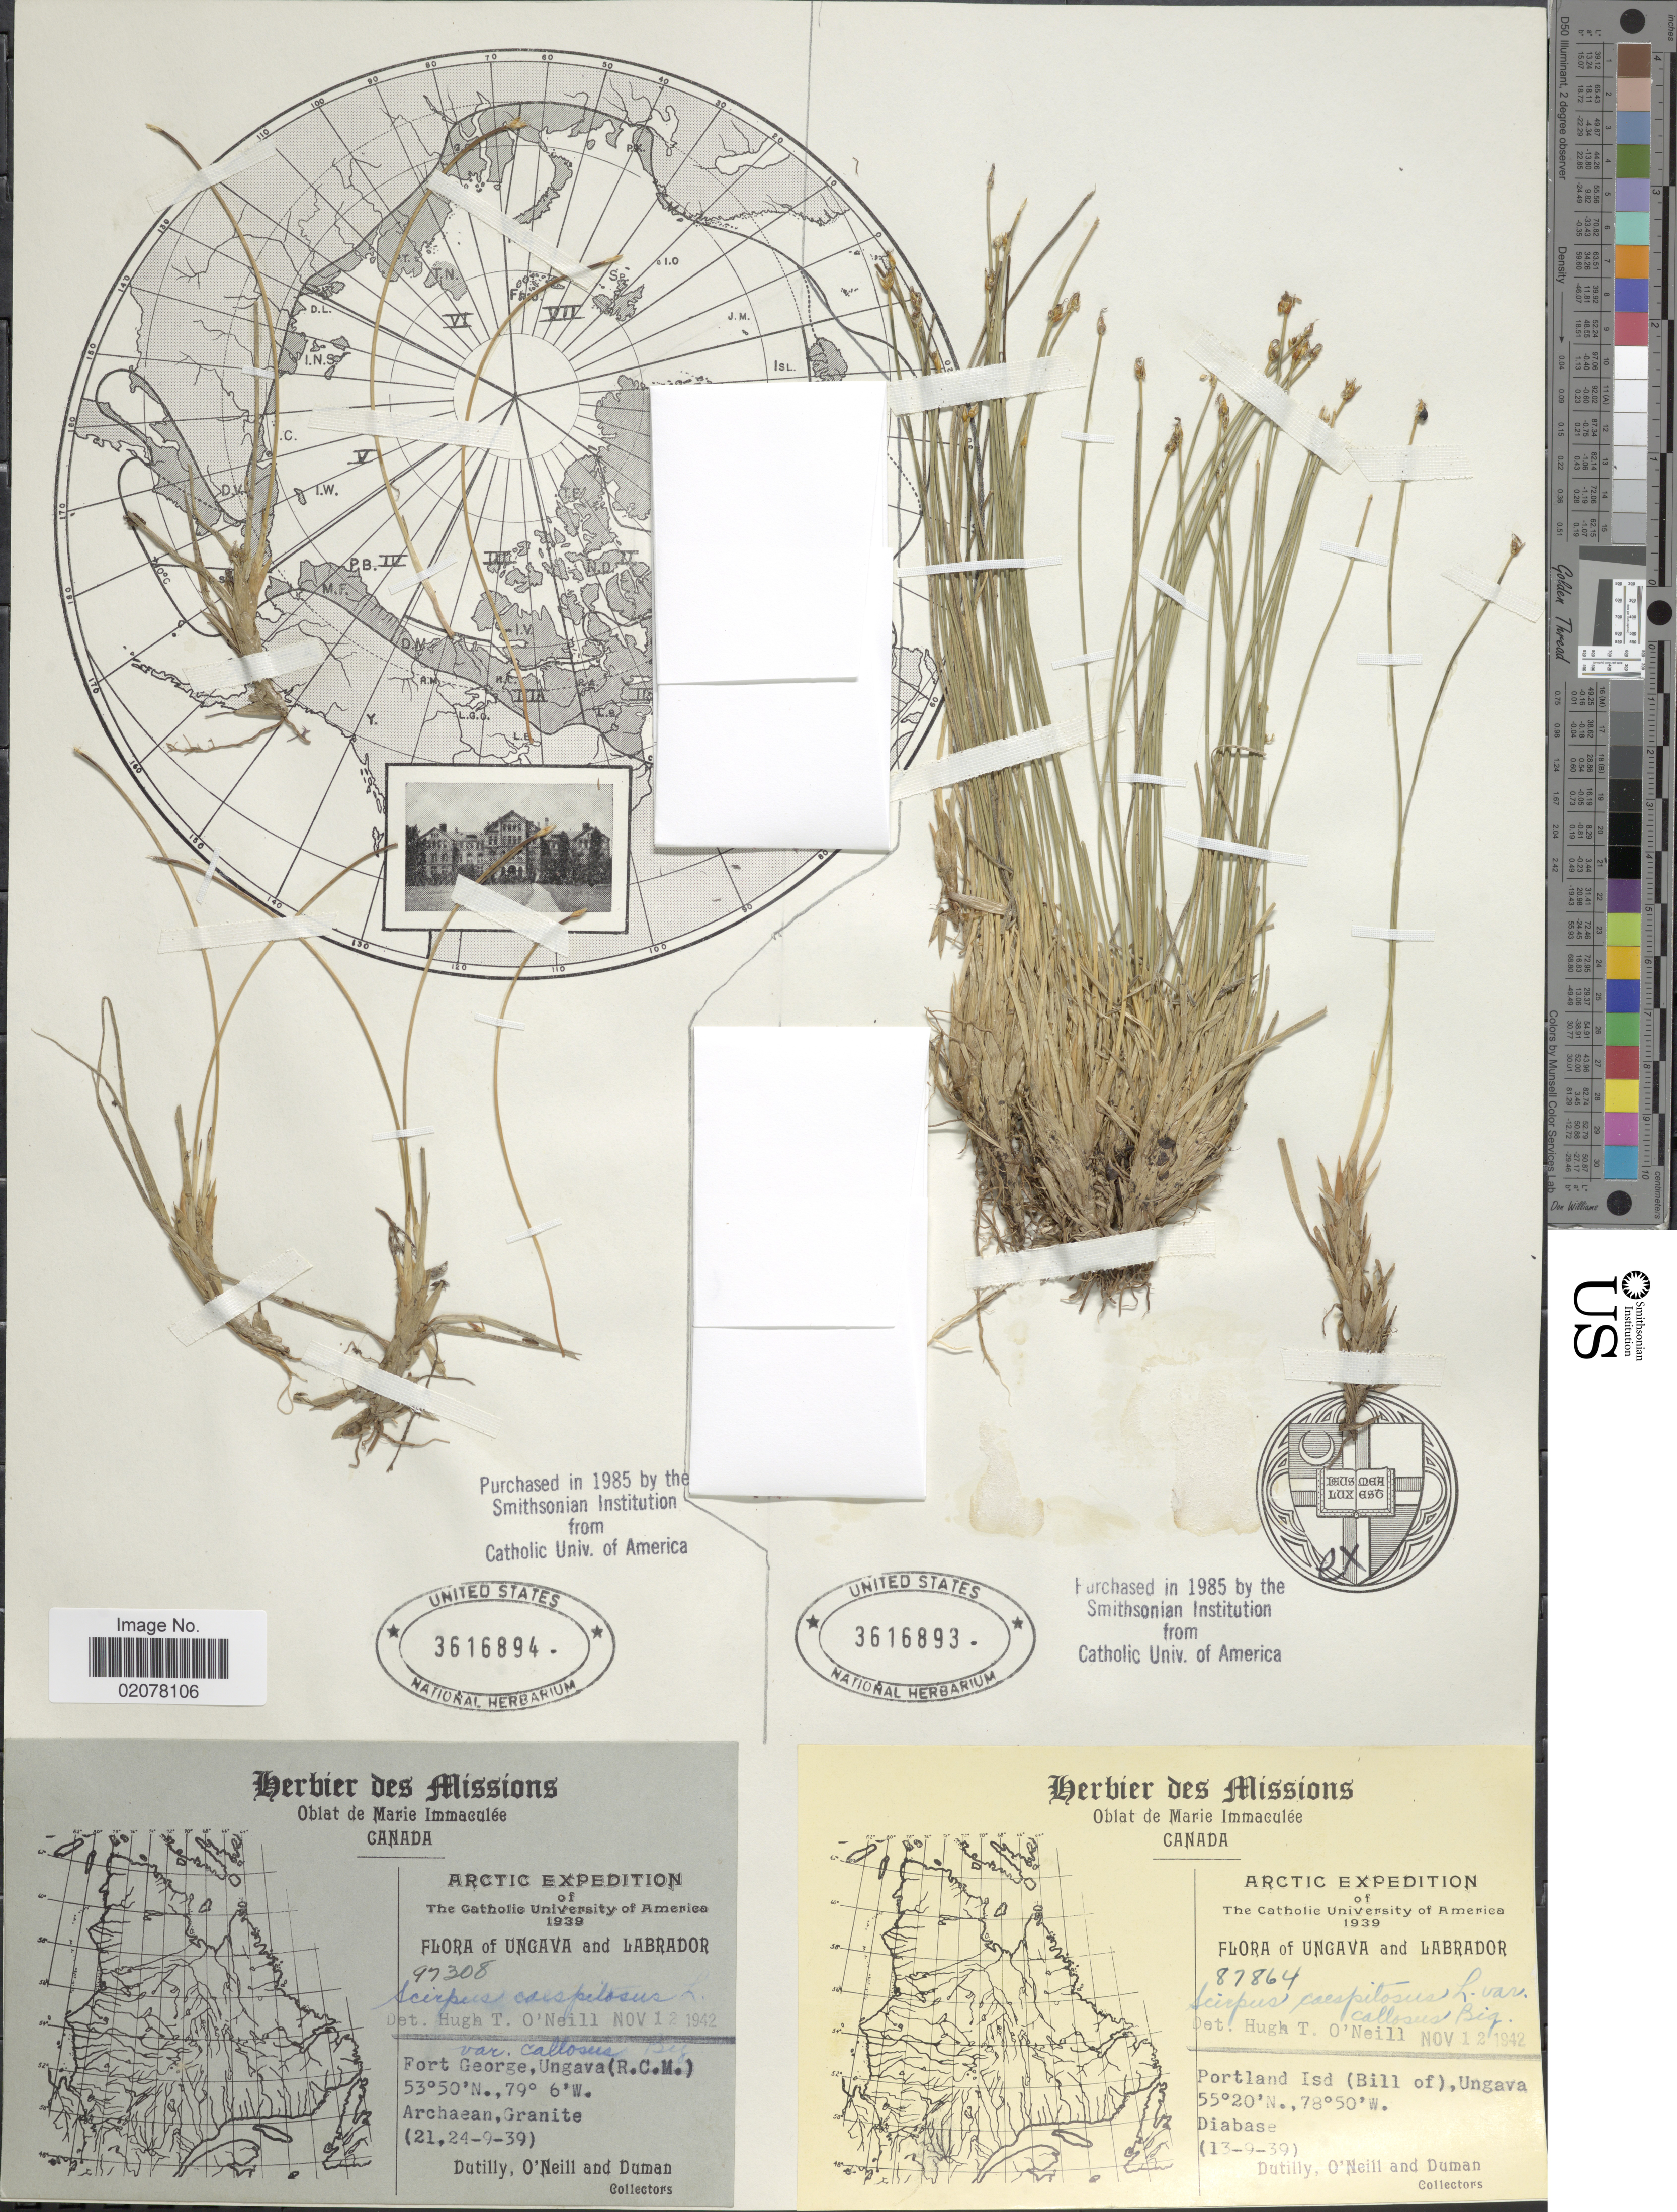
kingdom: Plantae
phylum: Tracheophyta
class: Liliopsida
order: Poales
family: Cyperaceae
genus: Trichophorum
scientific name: Trichophorum cespitosum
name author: (L.) Hartm.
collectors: -. Dutilly, O' Neill & -. Duman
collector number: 87864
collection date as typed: Transcribed d/m/y: 13/9/39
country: Canada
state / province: Newfoundland and Labrador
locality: Ungava and Labrador. Portland Isd (Bill of), Ungava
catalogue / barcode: US 3616893